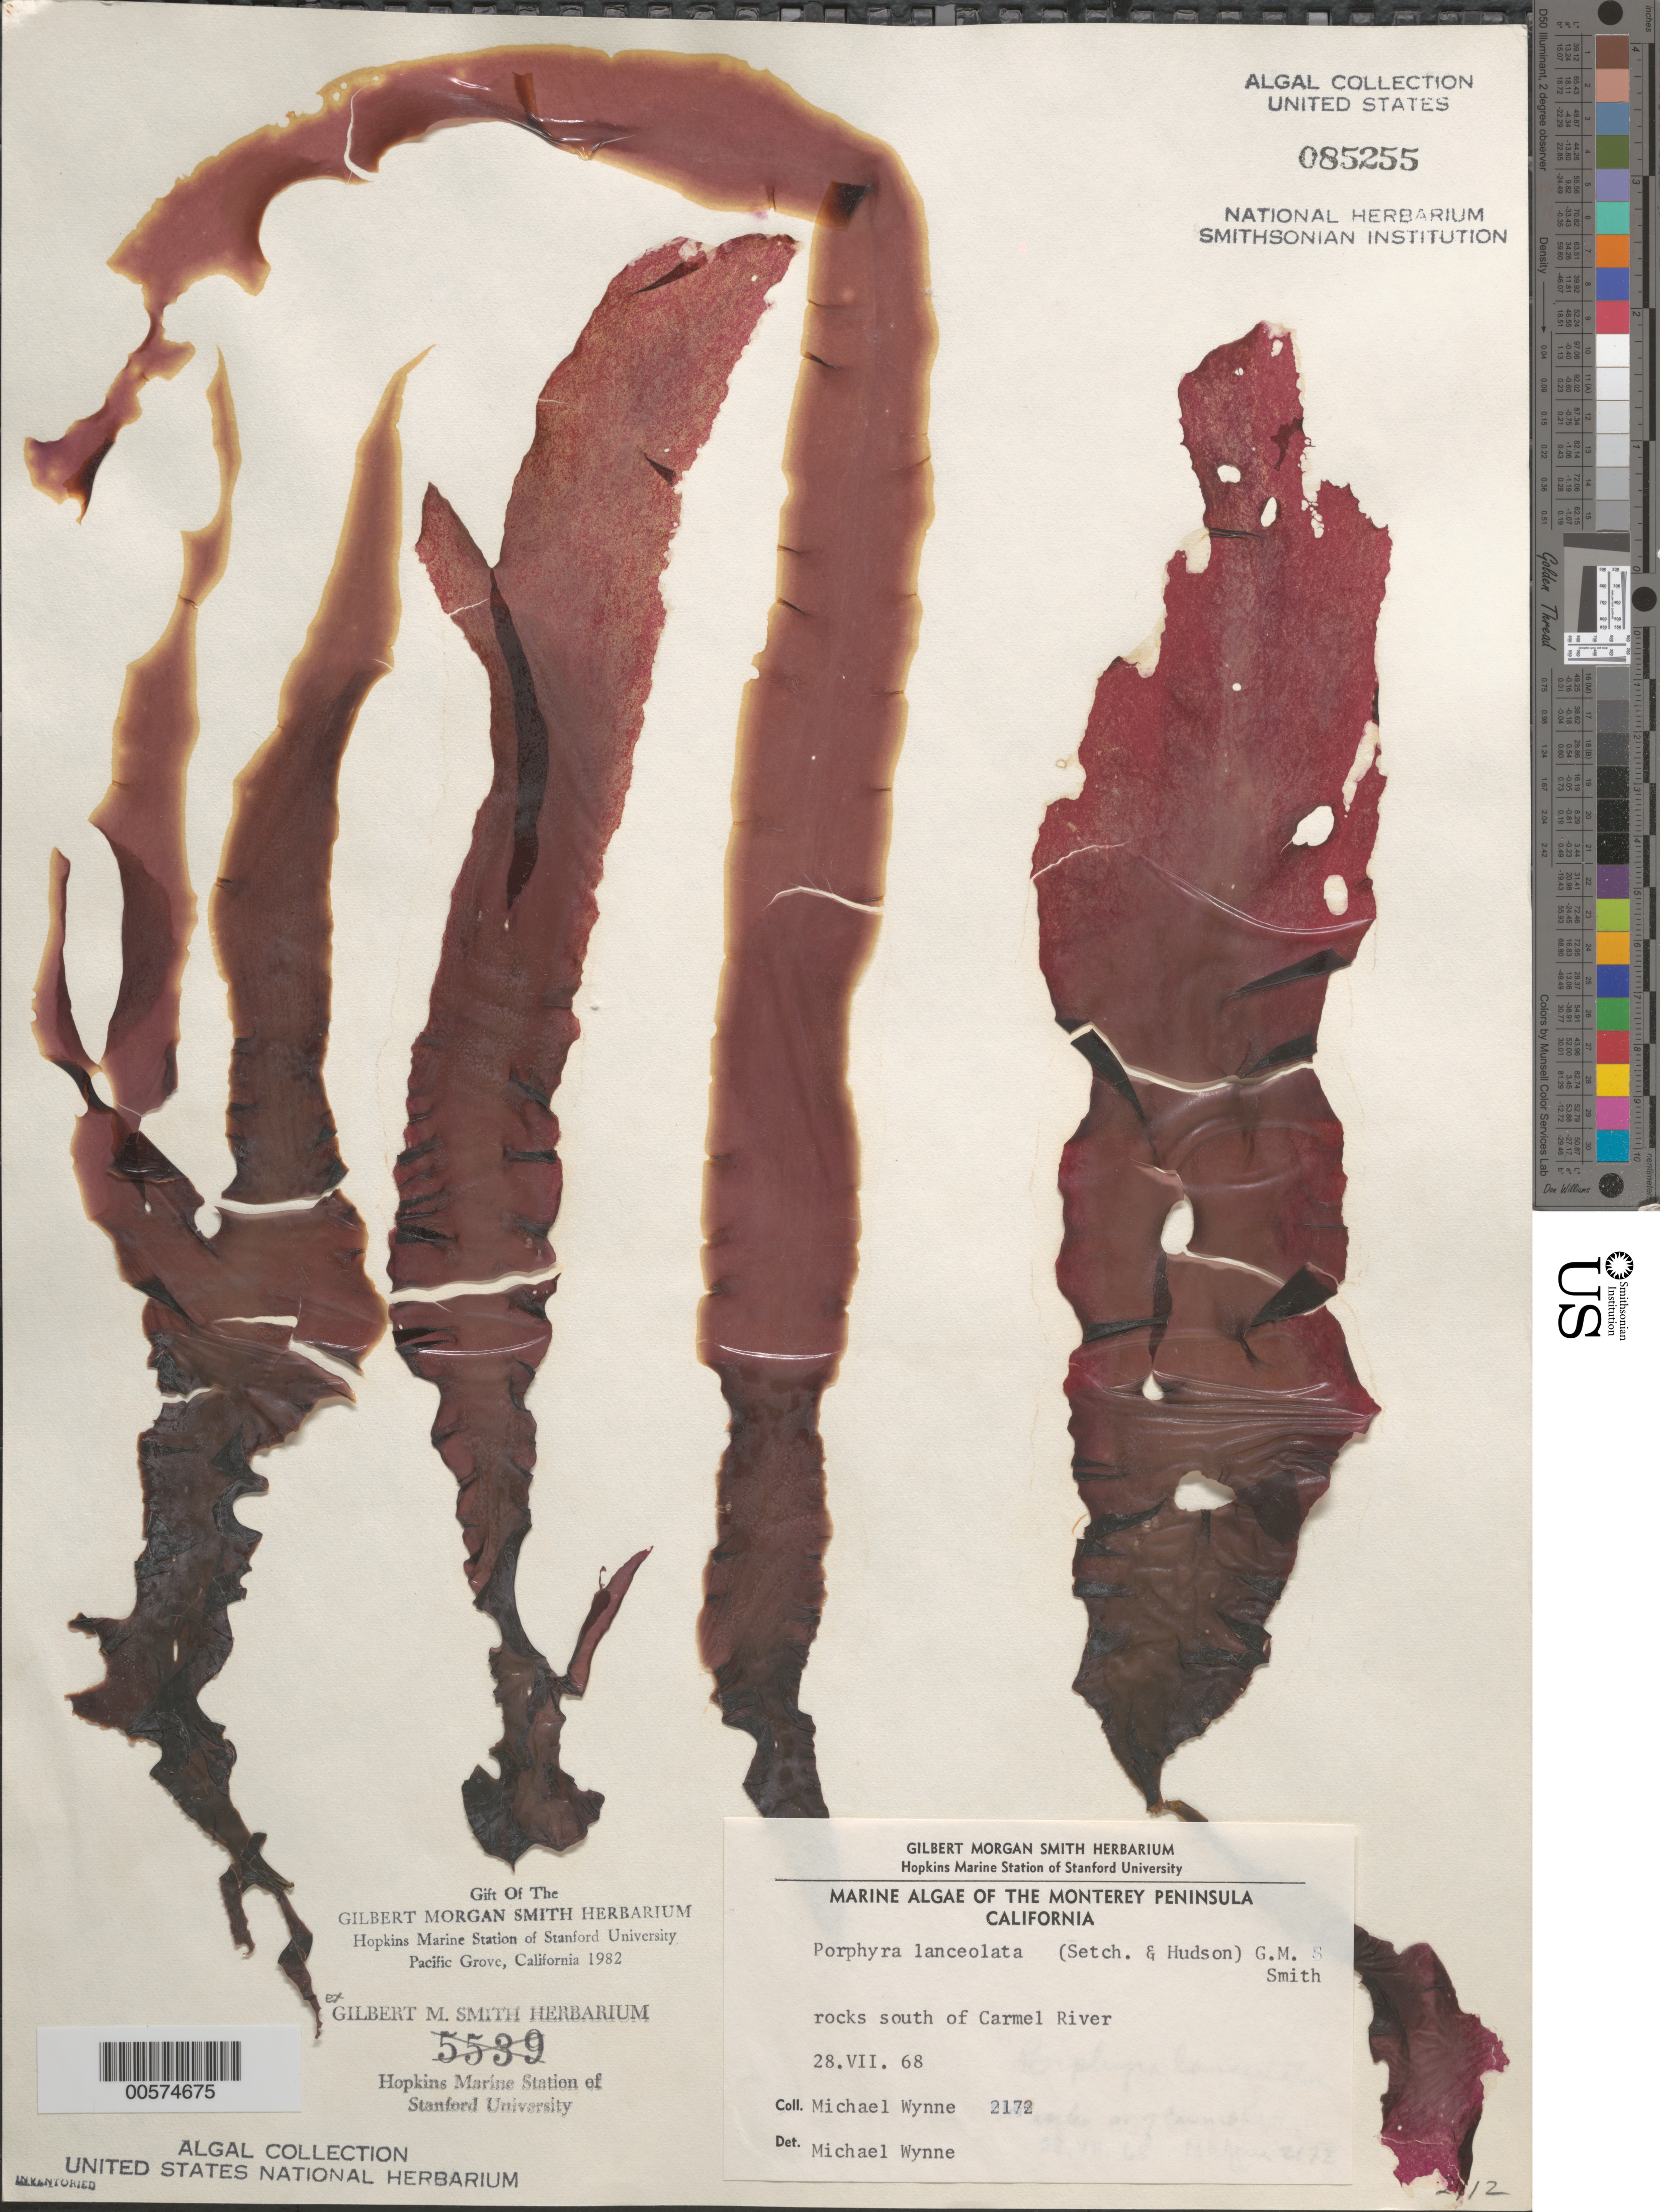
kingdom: Plantae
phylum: Rhodophyta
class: Bangiophyceae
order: Bangiales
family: Bangiaceae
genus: Pyropia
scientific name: Pyropia lanceolata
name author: (Setchell & Hus) S.C. Lindstrom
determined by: Algae name updating Project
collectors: M.J. Wynne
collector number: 2172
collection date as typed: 28 Jul 1968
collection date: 1968-07-28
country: United States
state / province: California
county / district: Monterey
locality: South of Carmel River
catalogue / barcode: US 85255